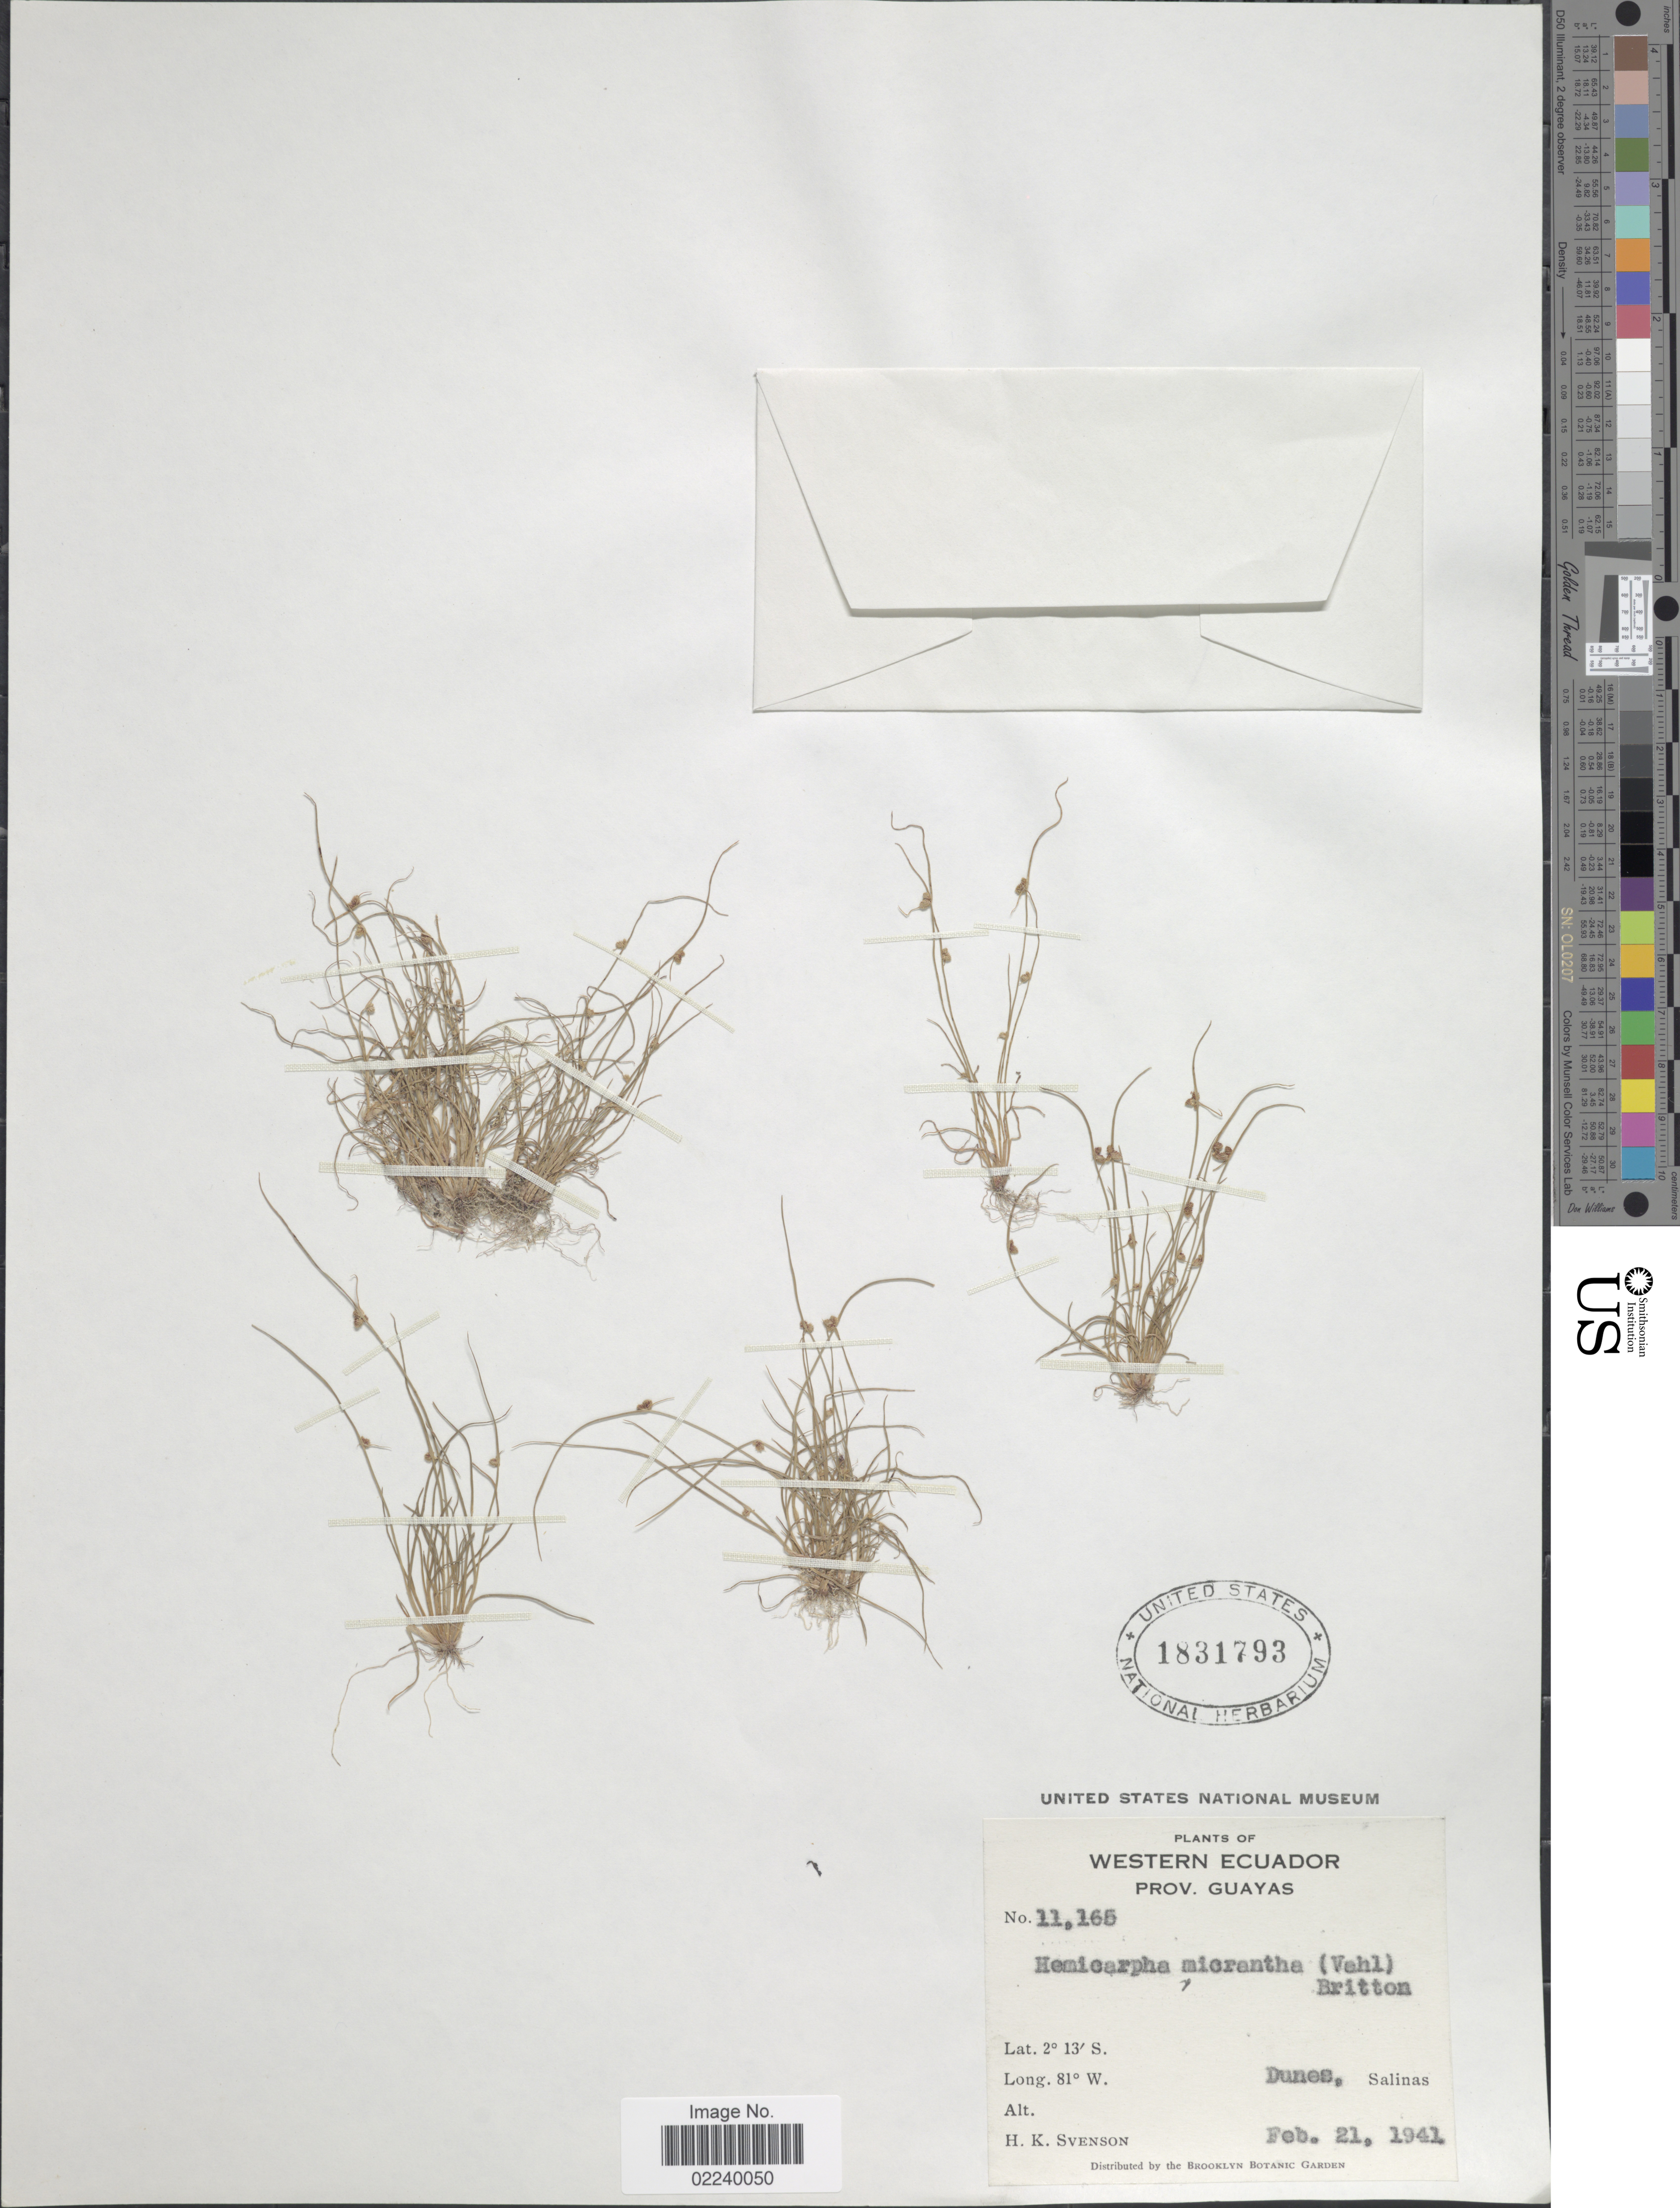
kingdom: Plantae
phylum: Tracheophyta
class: Liliopsida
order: Poales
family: Cyperaceae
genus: Cyperus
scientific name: Cyperus subsquarrosus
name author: (Muhl.) Bauters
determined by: Strong, M. T., (US), Smithsonian Institution - National Museum of Natural History (UNITED STATES)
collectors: H. K. Svenson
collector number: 11165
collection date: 1941-02-21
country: Ecuador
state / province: Guayas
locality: Western Ecuador, Dunes, Salinas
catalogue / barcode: US 1831793